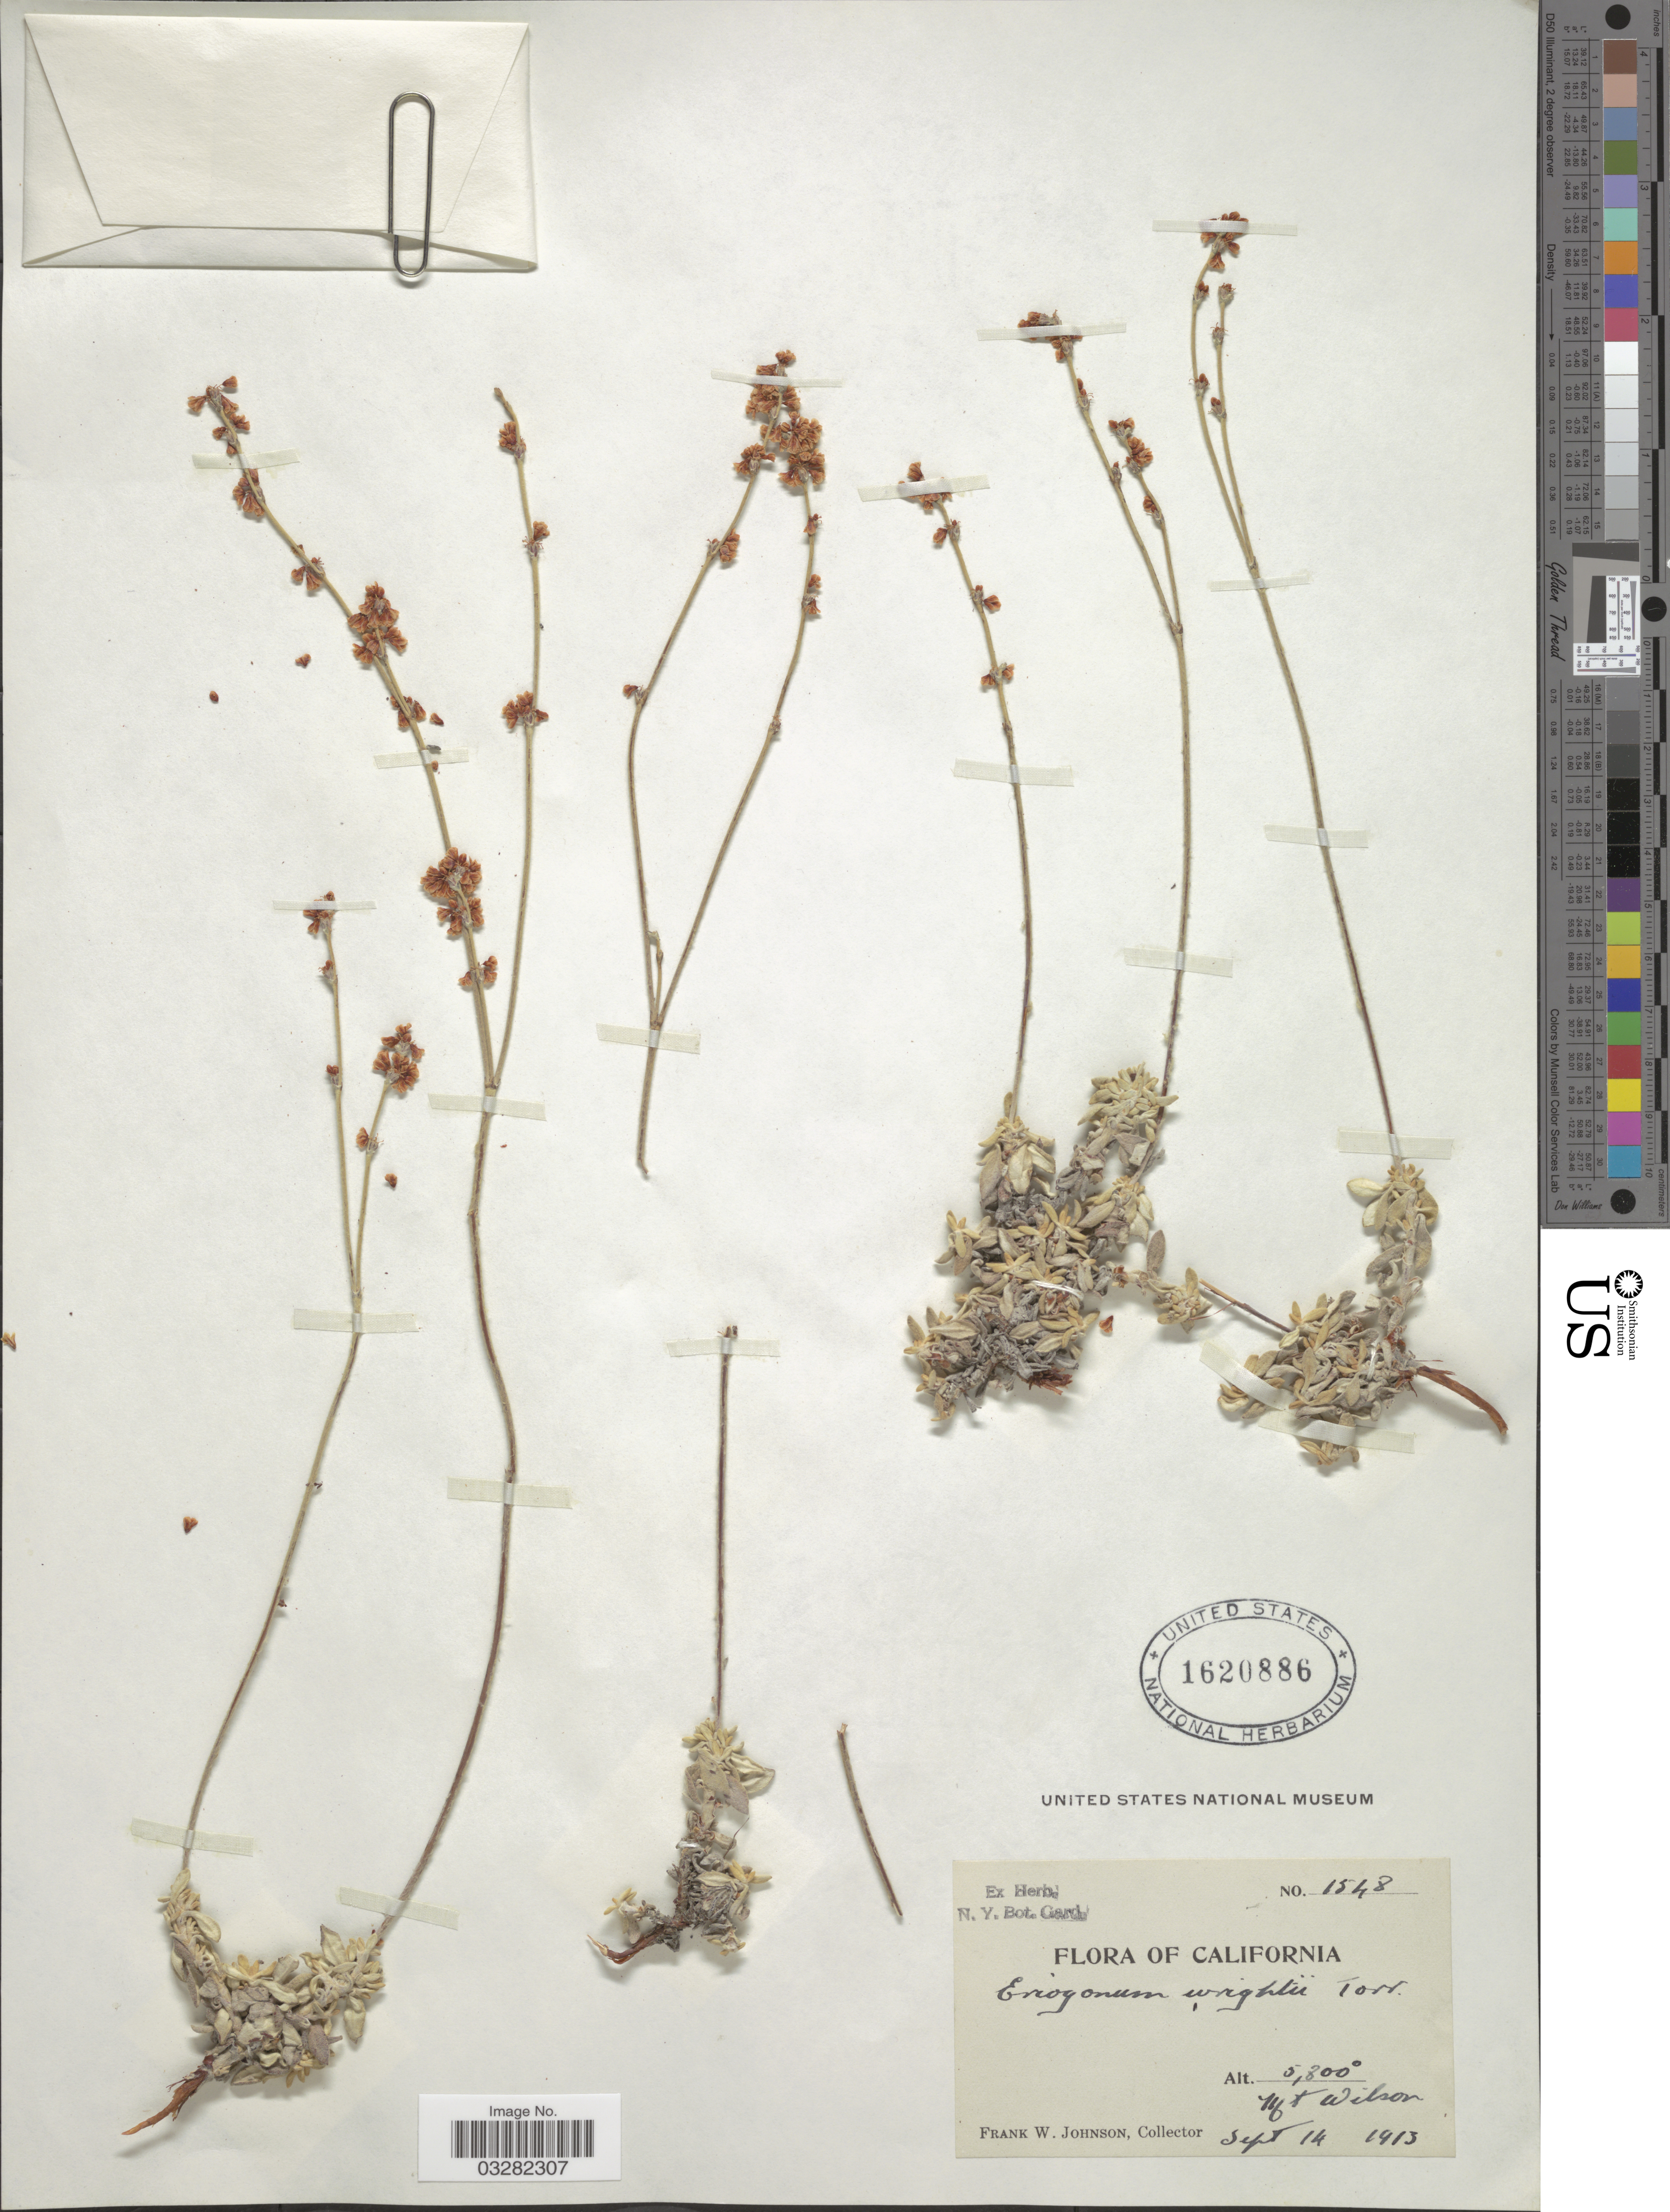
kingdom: Plantae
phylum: Tracheophyta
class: Magnoliopsida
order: Caryophyllales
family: Polygonaceae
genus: Eriogonum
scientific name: Eriogonum wrightii var. subscaposum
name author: S. Watson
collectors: F. W. Johnson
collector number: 1548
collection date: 1913-09-14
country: United States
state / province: California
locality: Mt. Wilson.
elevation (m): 1768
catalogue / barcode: US 1620886